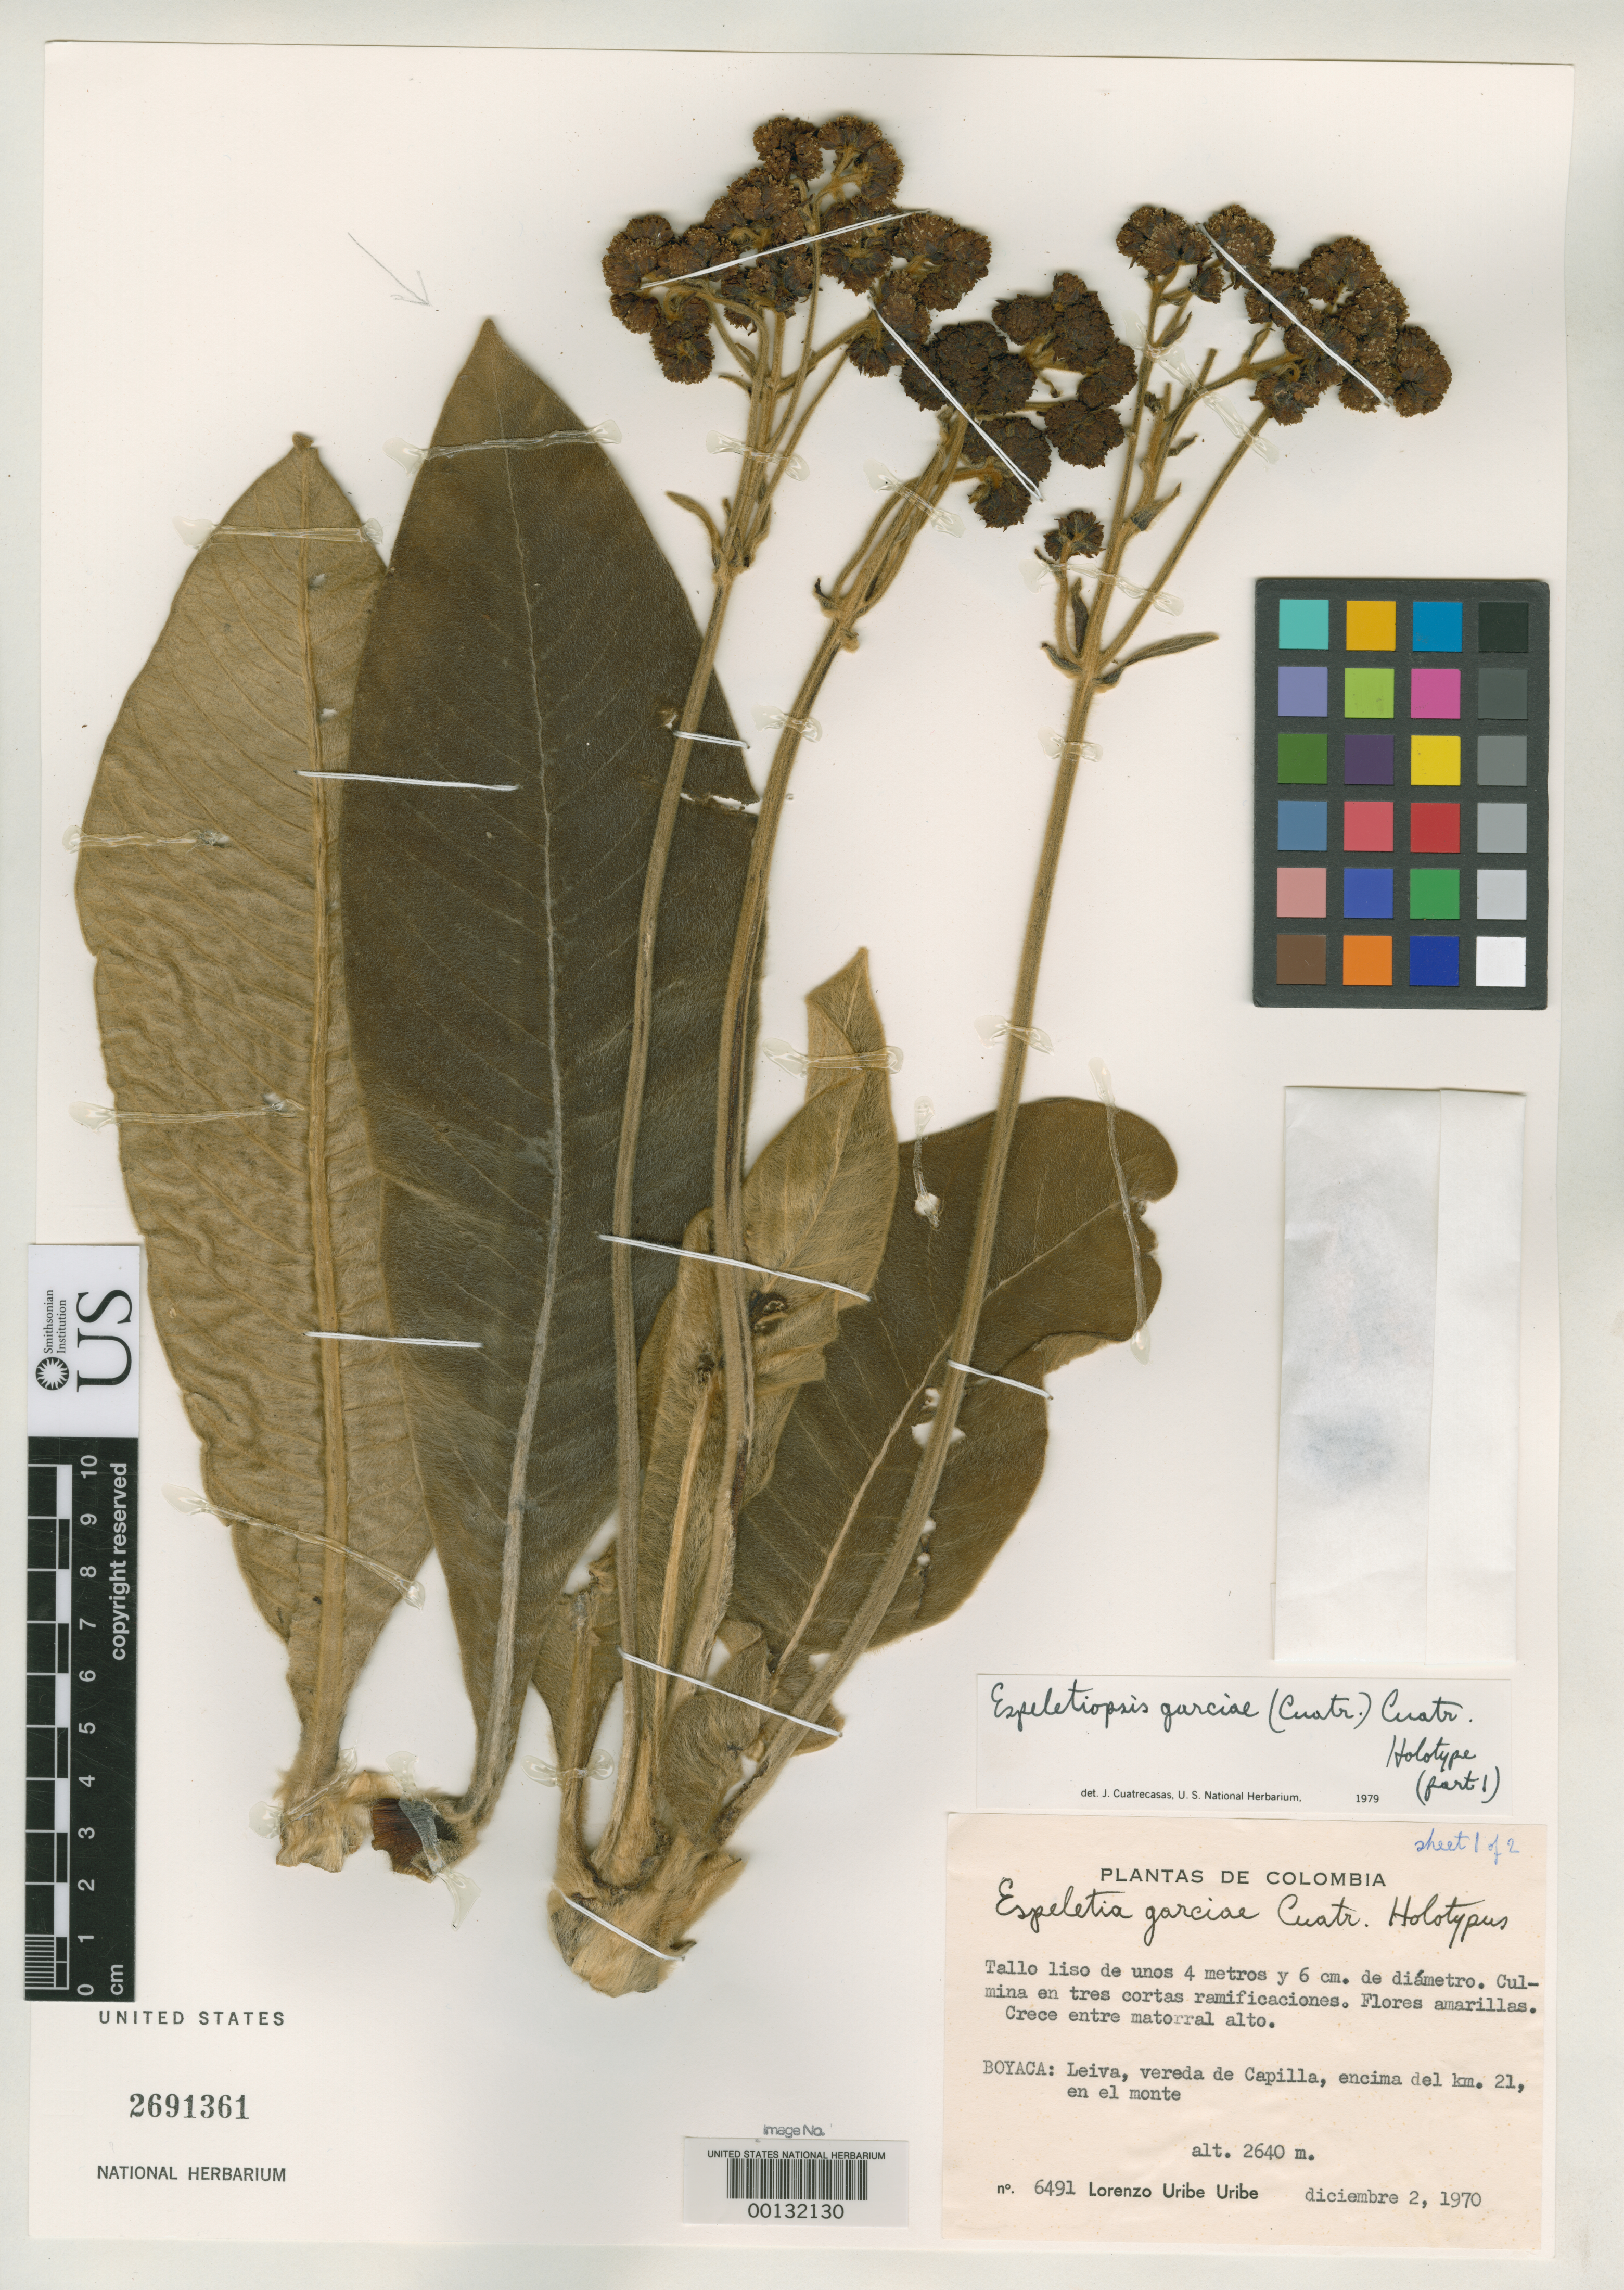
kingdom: Plantae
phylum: Tracheophyta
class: Magnoliopsida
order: Asterales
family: Asteraceae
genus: Espeletia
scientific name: Espeletia garciae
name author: Cuatrec.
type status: Holotype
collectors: L. Uribe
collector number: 6491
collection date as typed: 02 Dec 1970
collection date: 1970-12-02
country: Colombia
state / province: Boyacá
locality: Leiva, Vereda de Capilla, Encima del km 21, en El Monte. [Leiva, Capilla Trail (chapel Trail?), above km 21, in El Monte (on the mountain?)]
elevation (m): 2640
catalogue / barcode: US 2691361